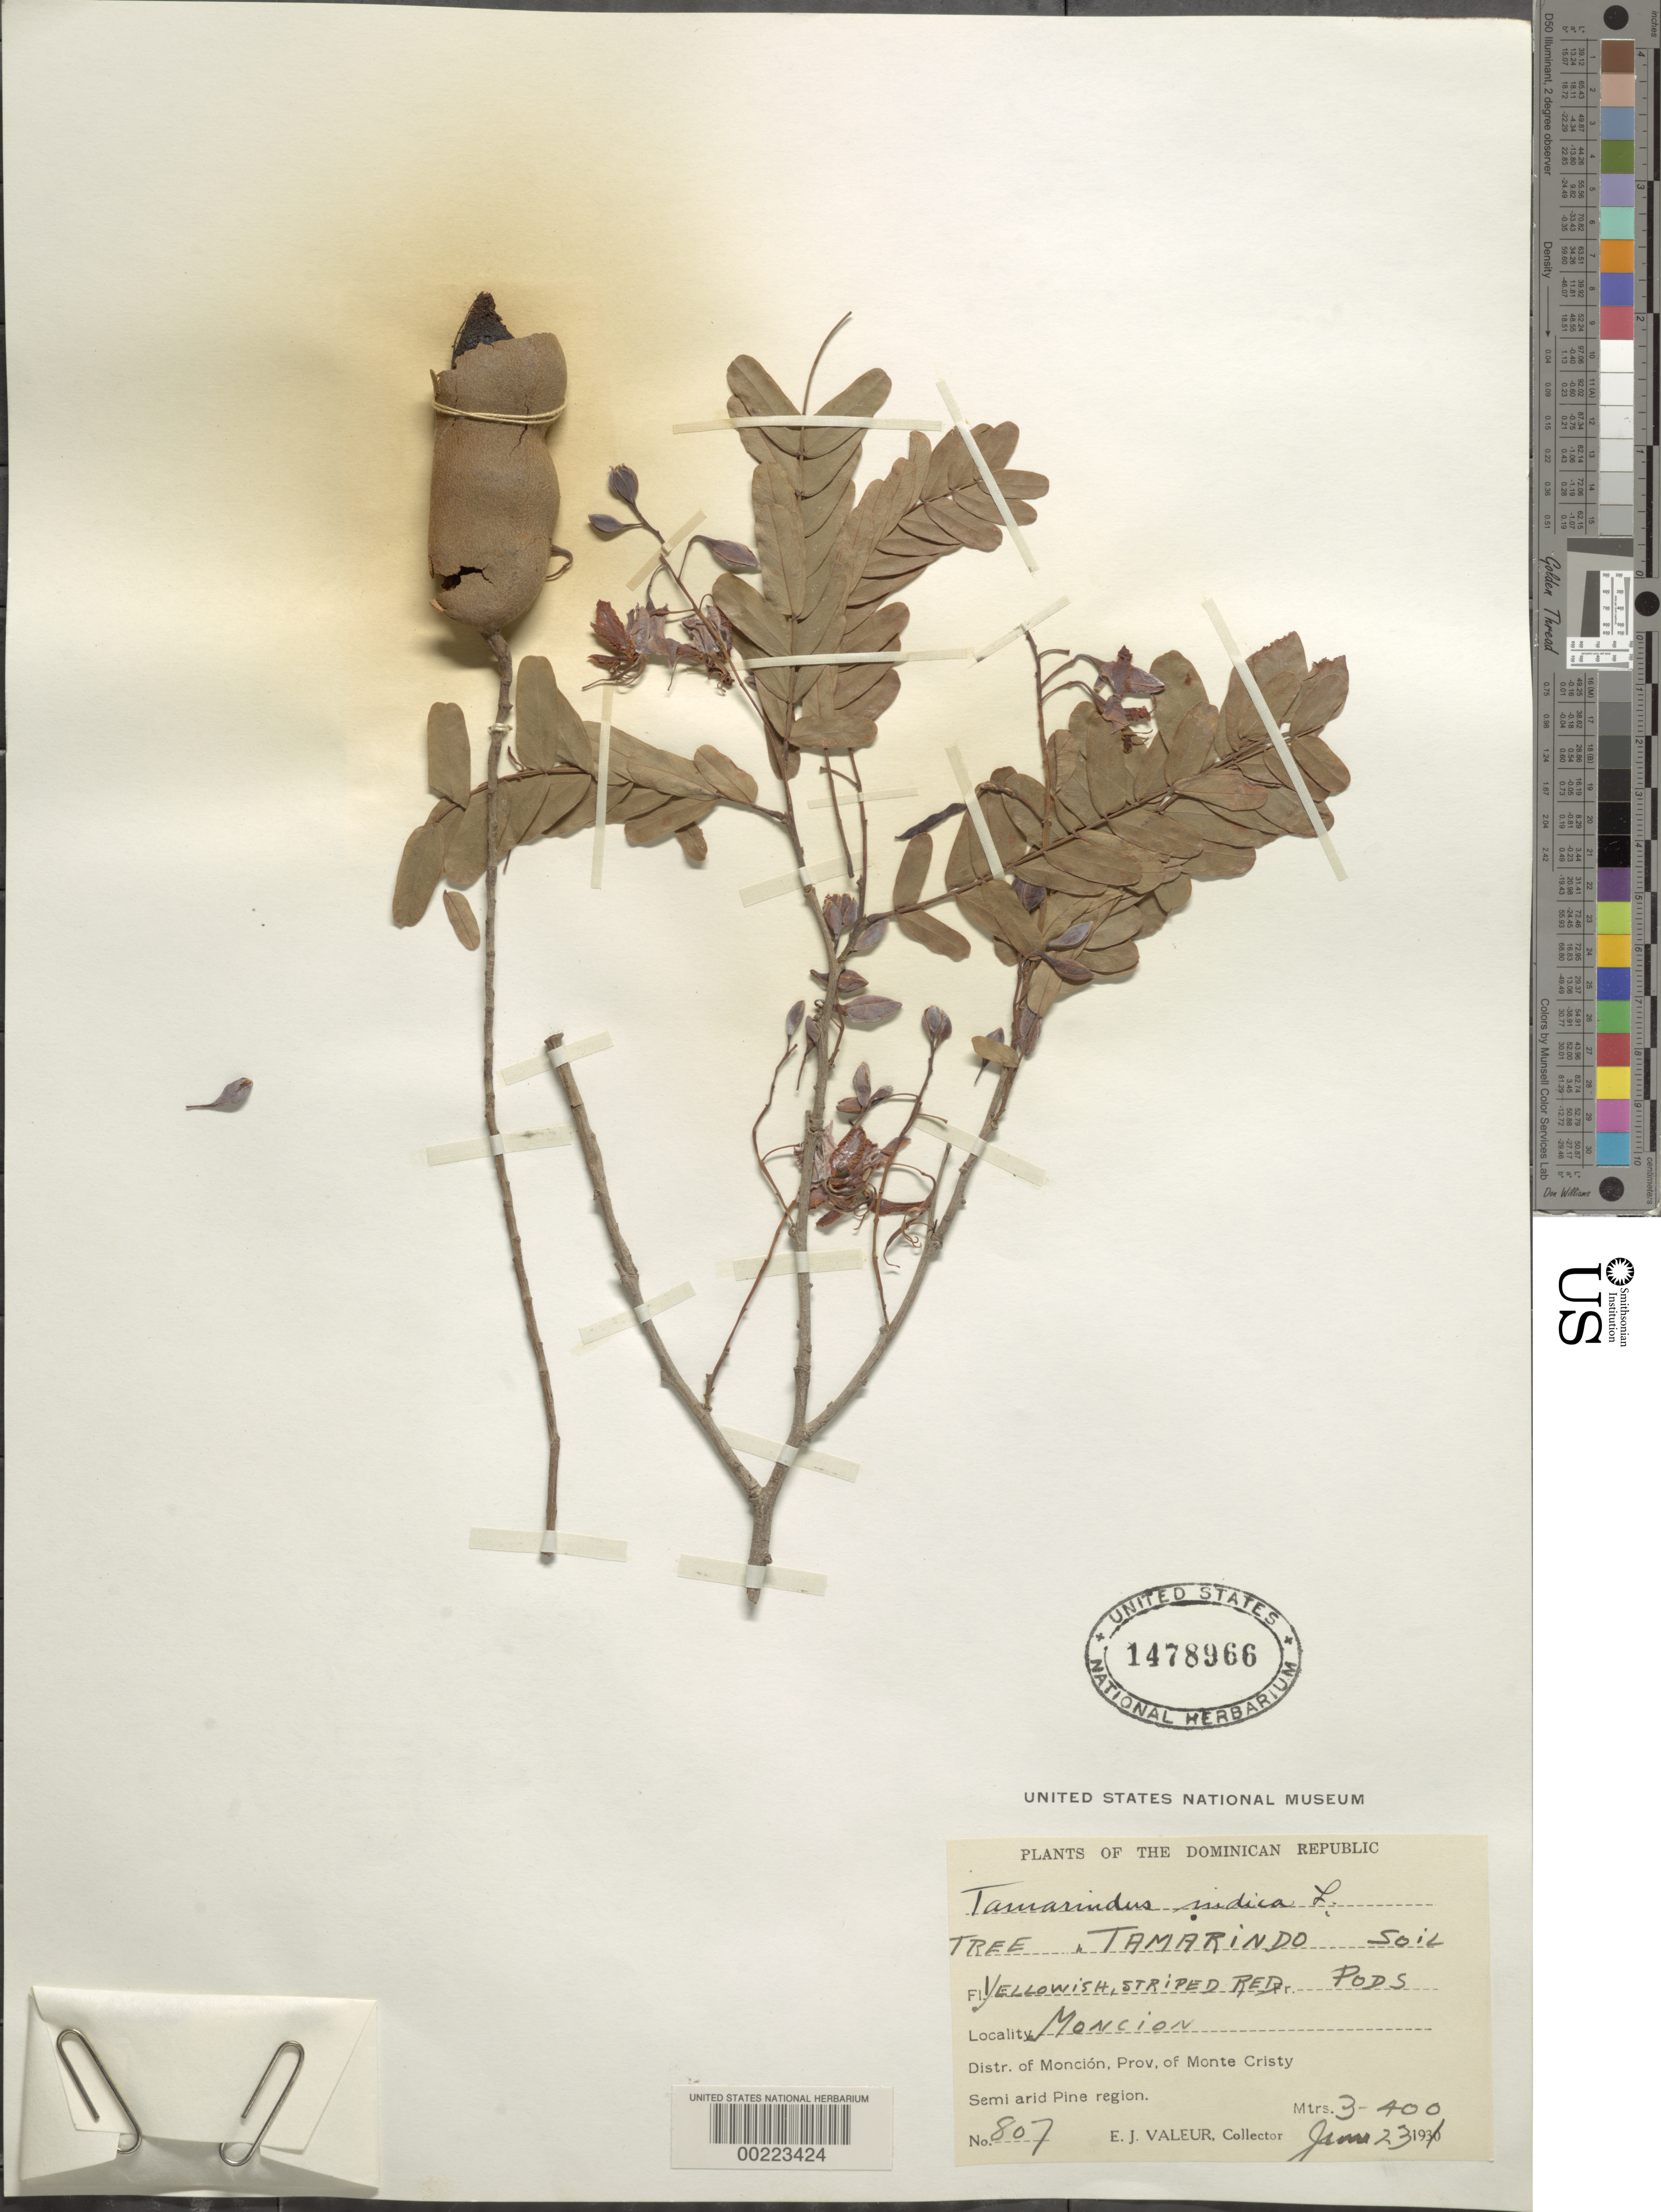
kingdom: Plantae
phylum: Tracheophyta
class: Magnoliopsida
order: Fabales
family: Fabaceae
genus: Tamarindus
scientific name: Tamarindus indica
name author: L.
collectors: E. Valeur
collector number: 807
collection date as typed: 23 Jun 1931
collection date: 1931-06-23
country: Dominican Republic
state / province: Santiago Rodríguez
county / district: Monción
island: Hispaniola Island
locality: Moncion, moncion dist. [province originally recorded as monte cristi.]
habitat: Semi arid pine region; tamarindo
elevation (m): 3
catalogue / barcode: US 1478966